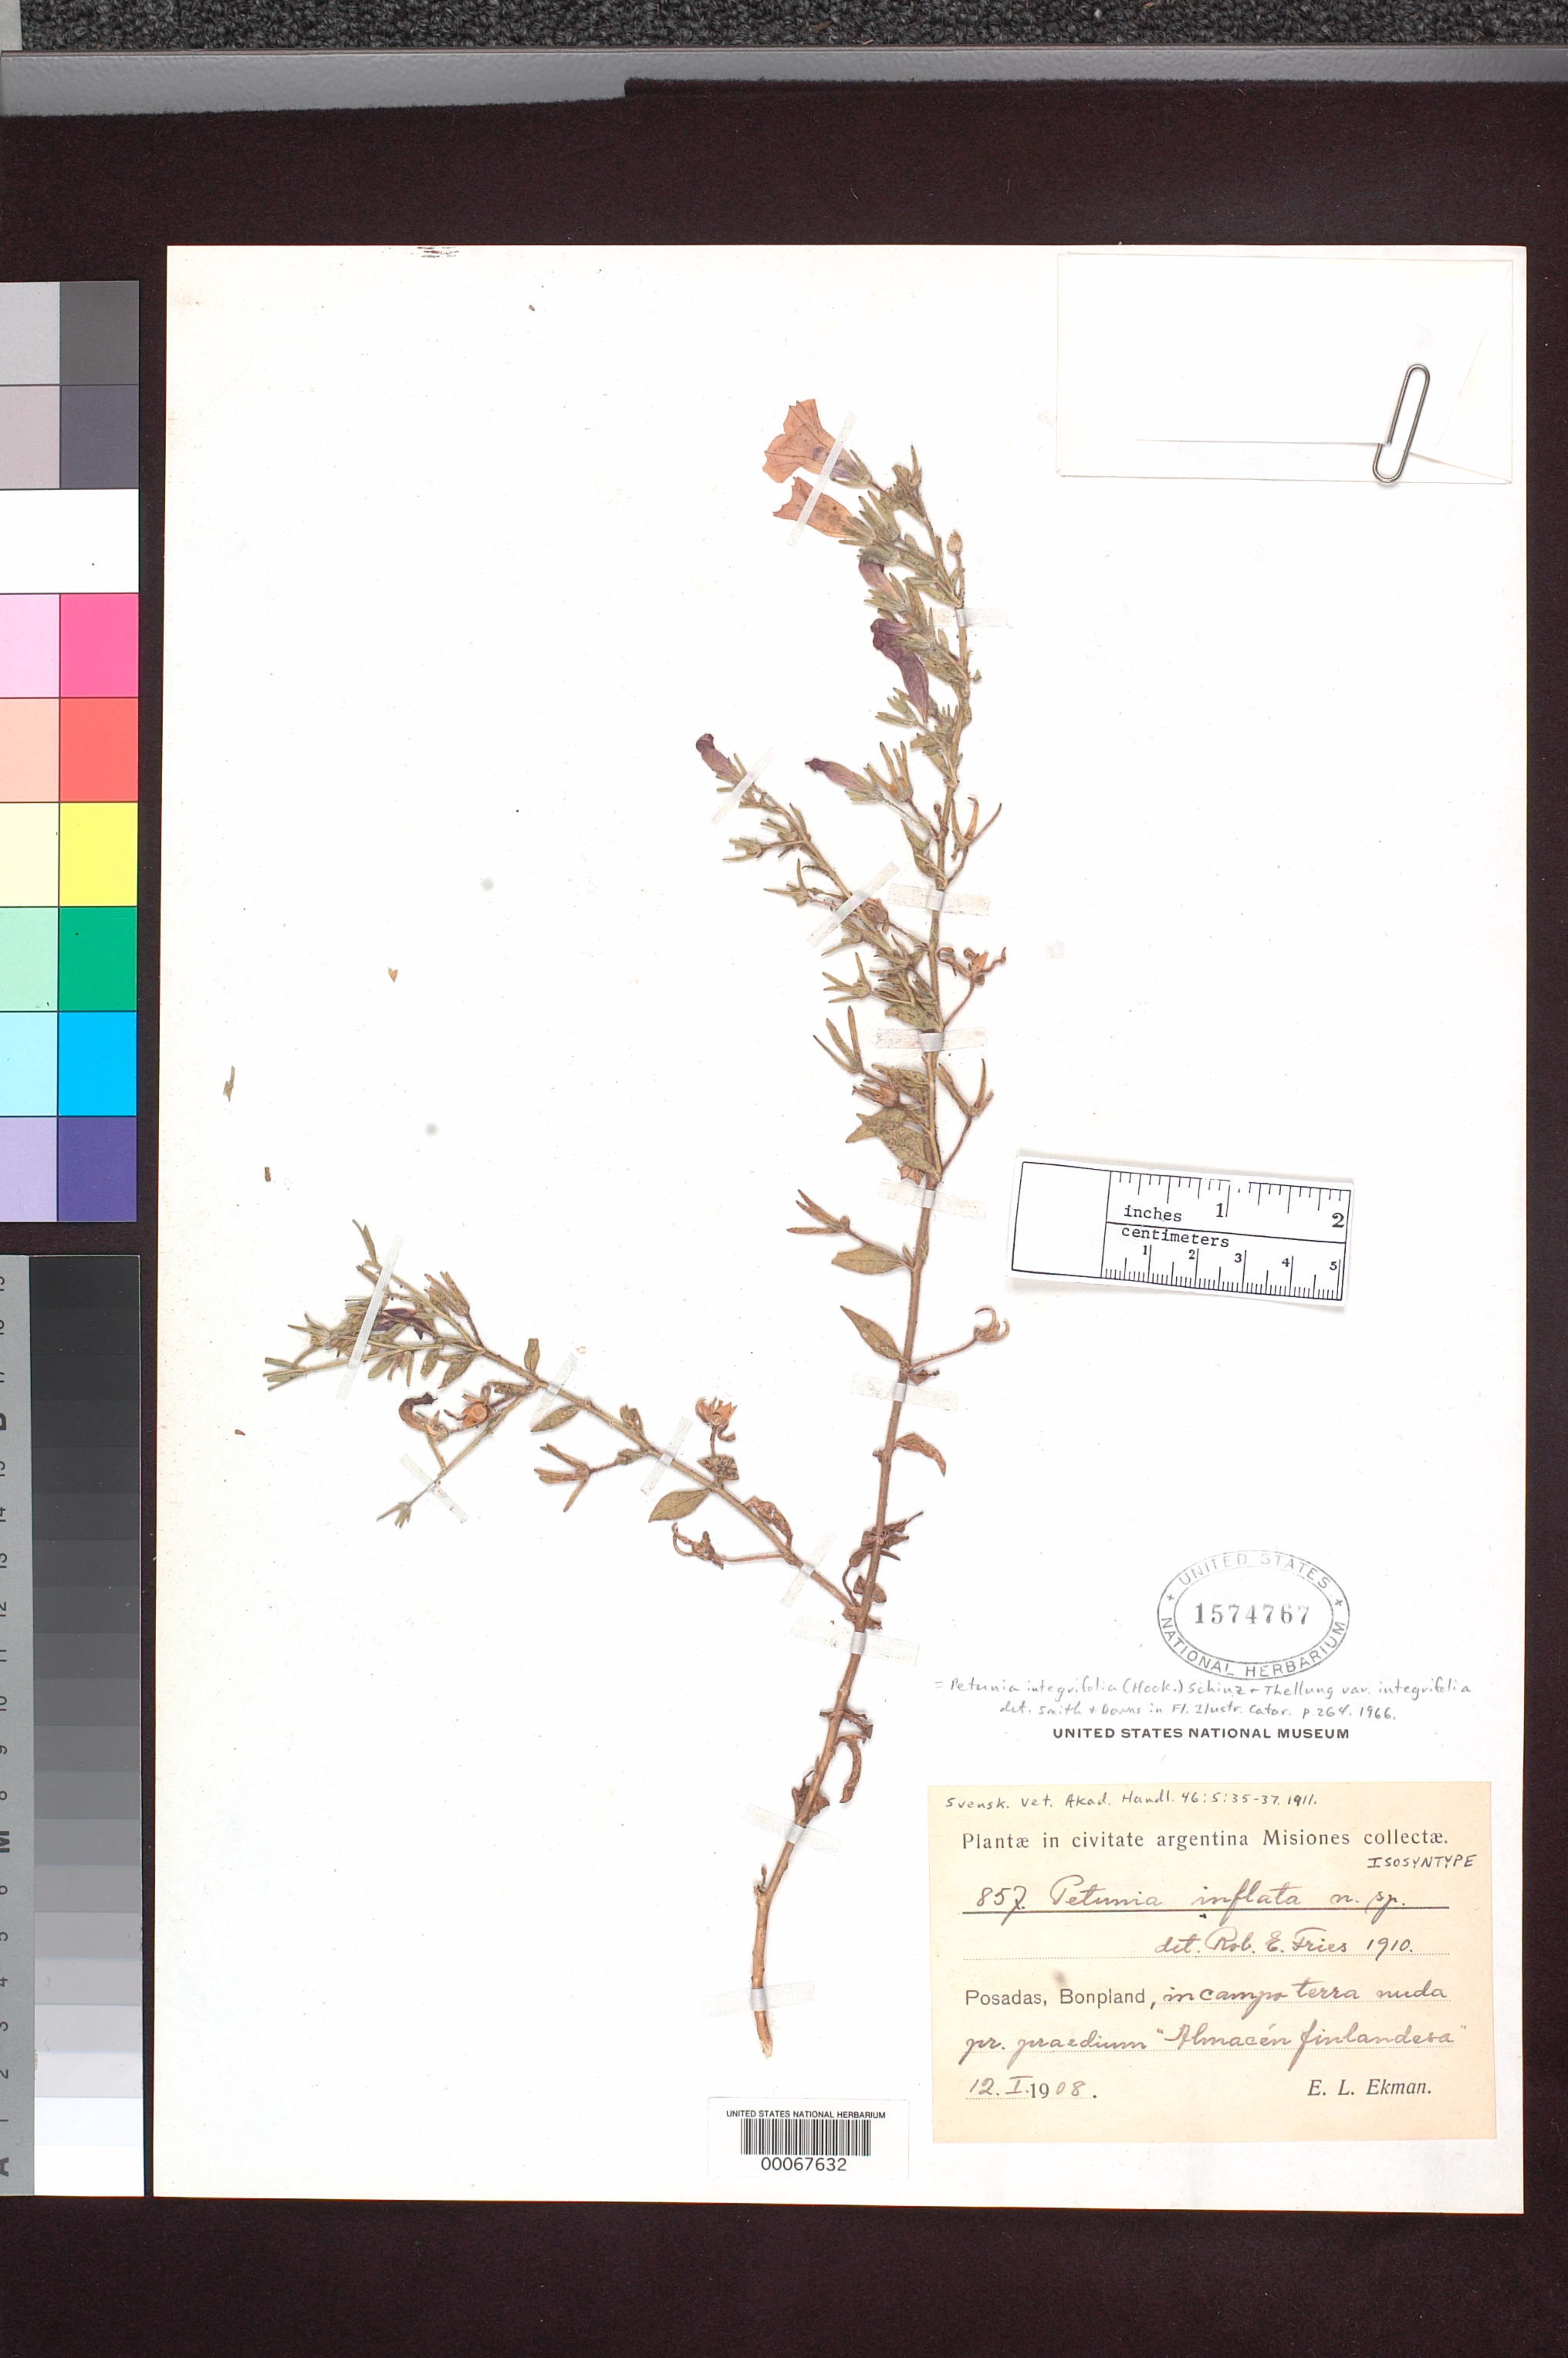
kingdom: Plantae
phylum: Tracheophyta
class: Magnoliopsida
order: Solanales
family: Solanaceae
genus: Petunia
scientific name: Petunia inflata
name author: R.E. Fr.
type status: Isosyntype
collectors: E. L. Ekman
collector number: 857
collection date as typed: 12 Jan 1908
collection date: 1908-01-12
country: Argentina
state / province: Misiones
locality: Posadas, Bonpland.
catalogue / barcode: US 1574767